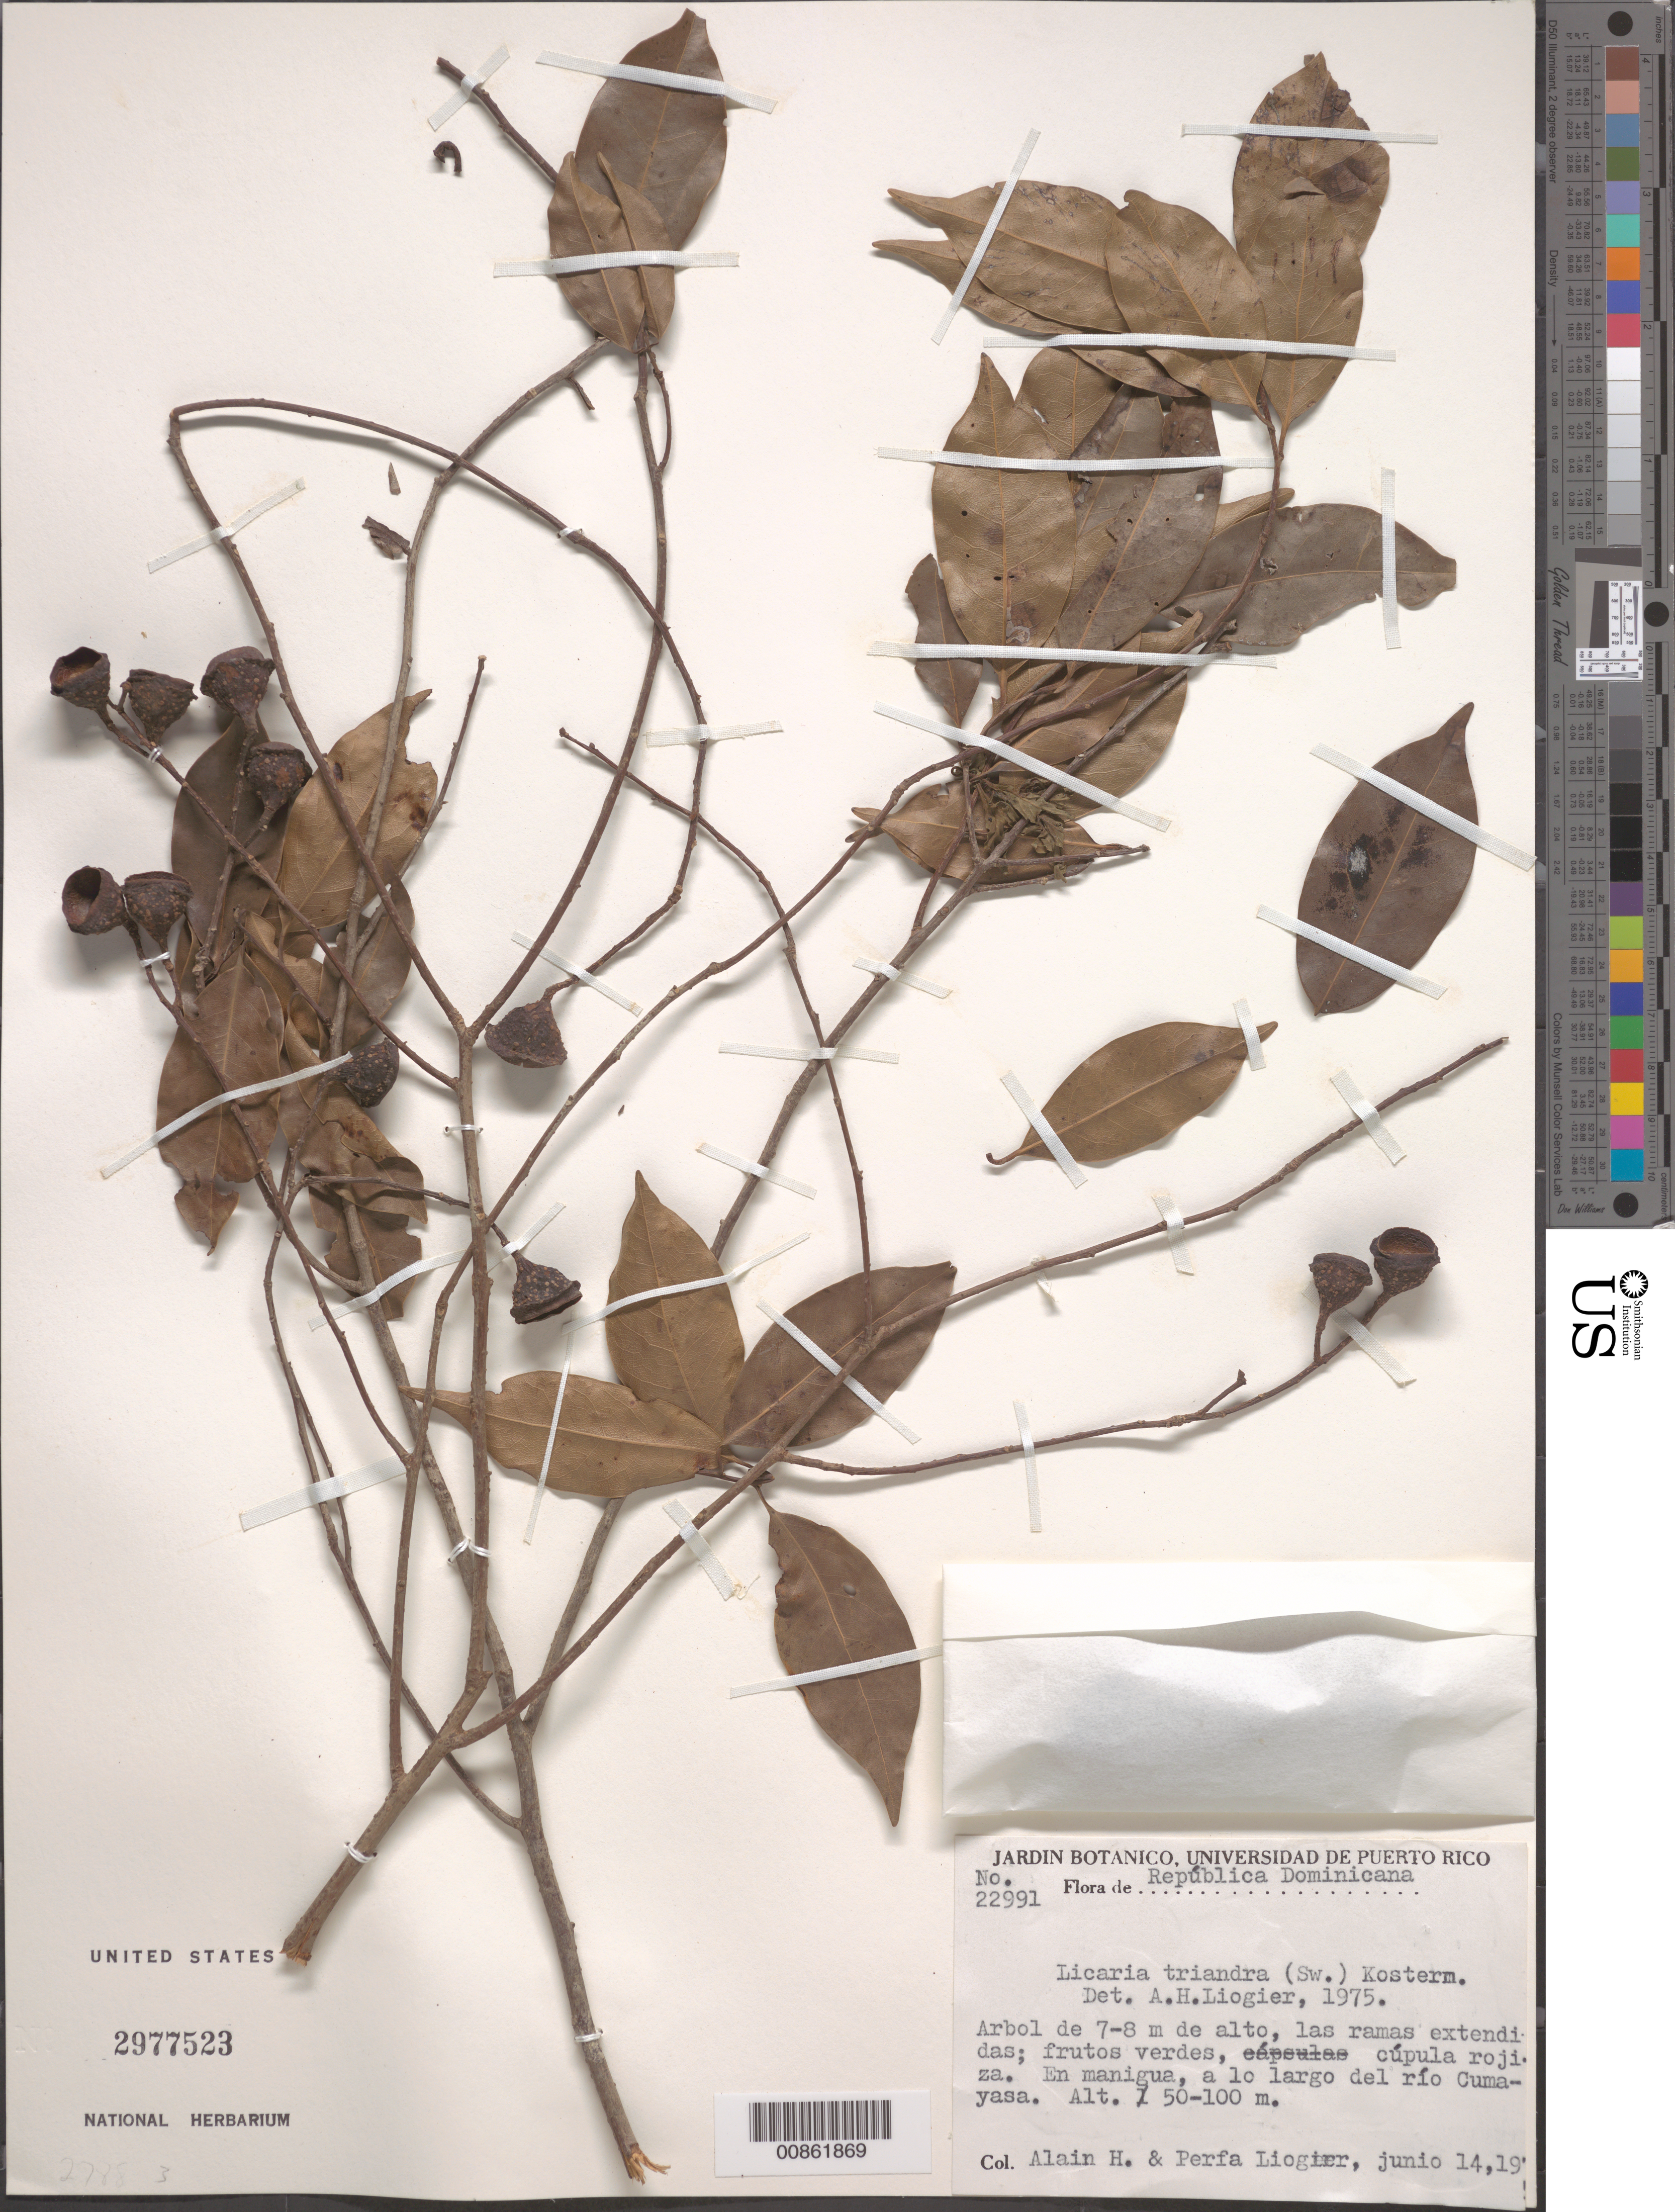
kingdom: Plantae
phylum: Tracheophyta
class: Magnoliopsida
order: Laurales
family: Lauraceae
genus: Licaria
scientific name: Licaria triandra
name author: (Sw.) Kosterm.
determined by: Liogier, Alain H.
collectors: A. H. Liogier & M. P. Liogier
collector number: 22991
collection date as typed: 14 Jun 1975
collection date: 1975-06-14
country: Dominican Republic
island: Hispaniola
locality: A lo largo del río Cumayasa.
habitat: En manigua, a lo largo del río.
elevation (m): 50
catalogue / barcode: US 2977523